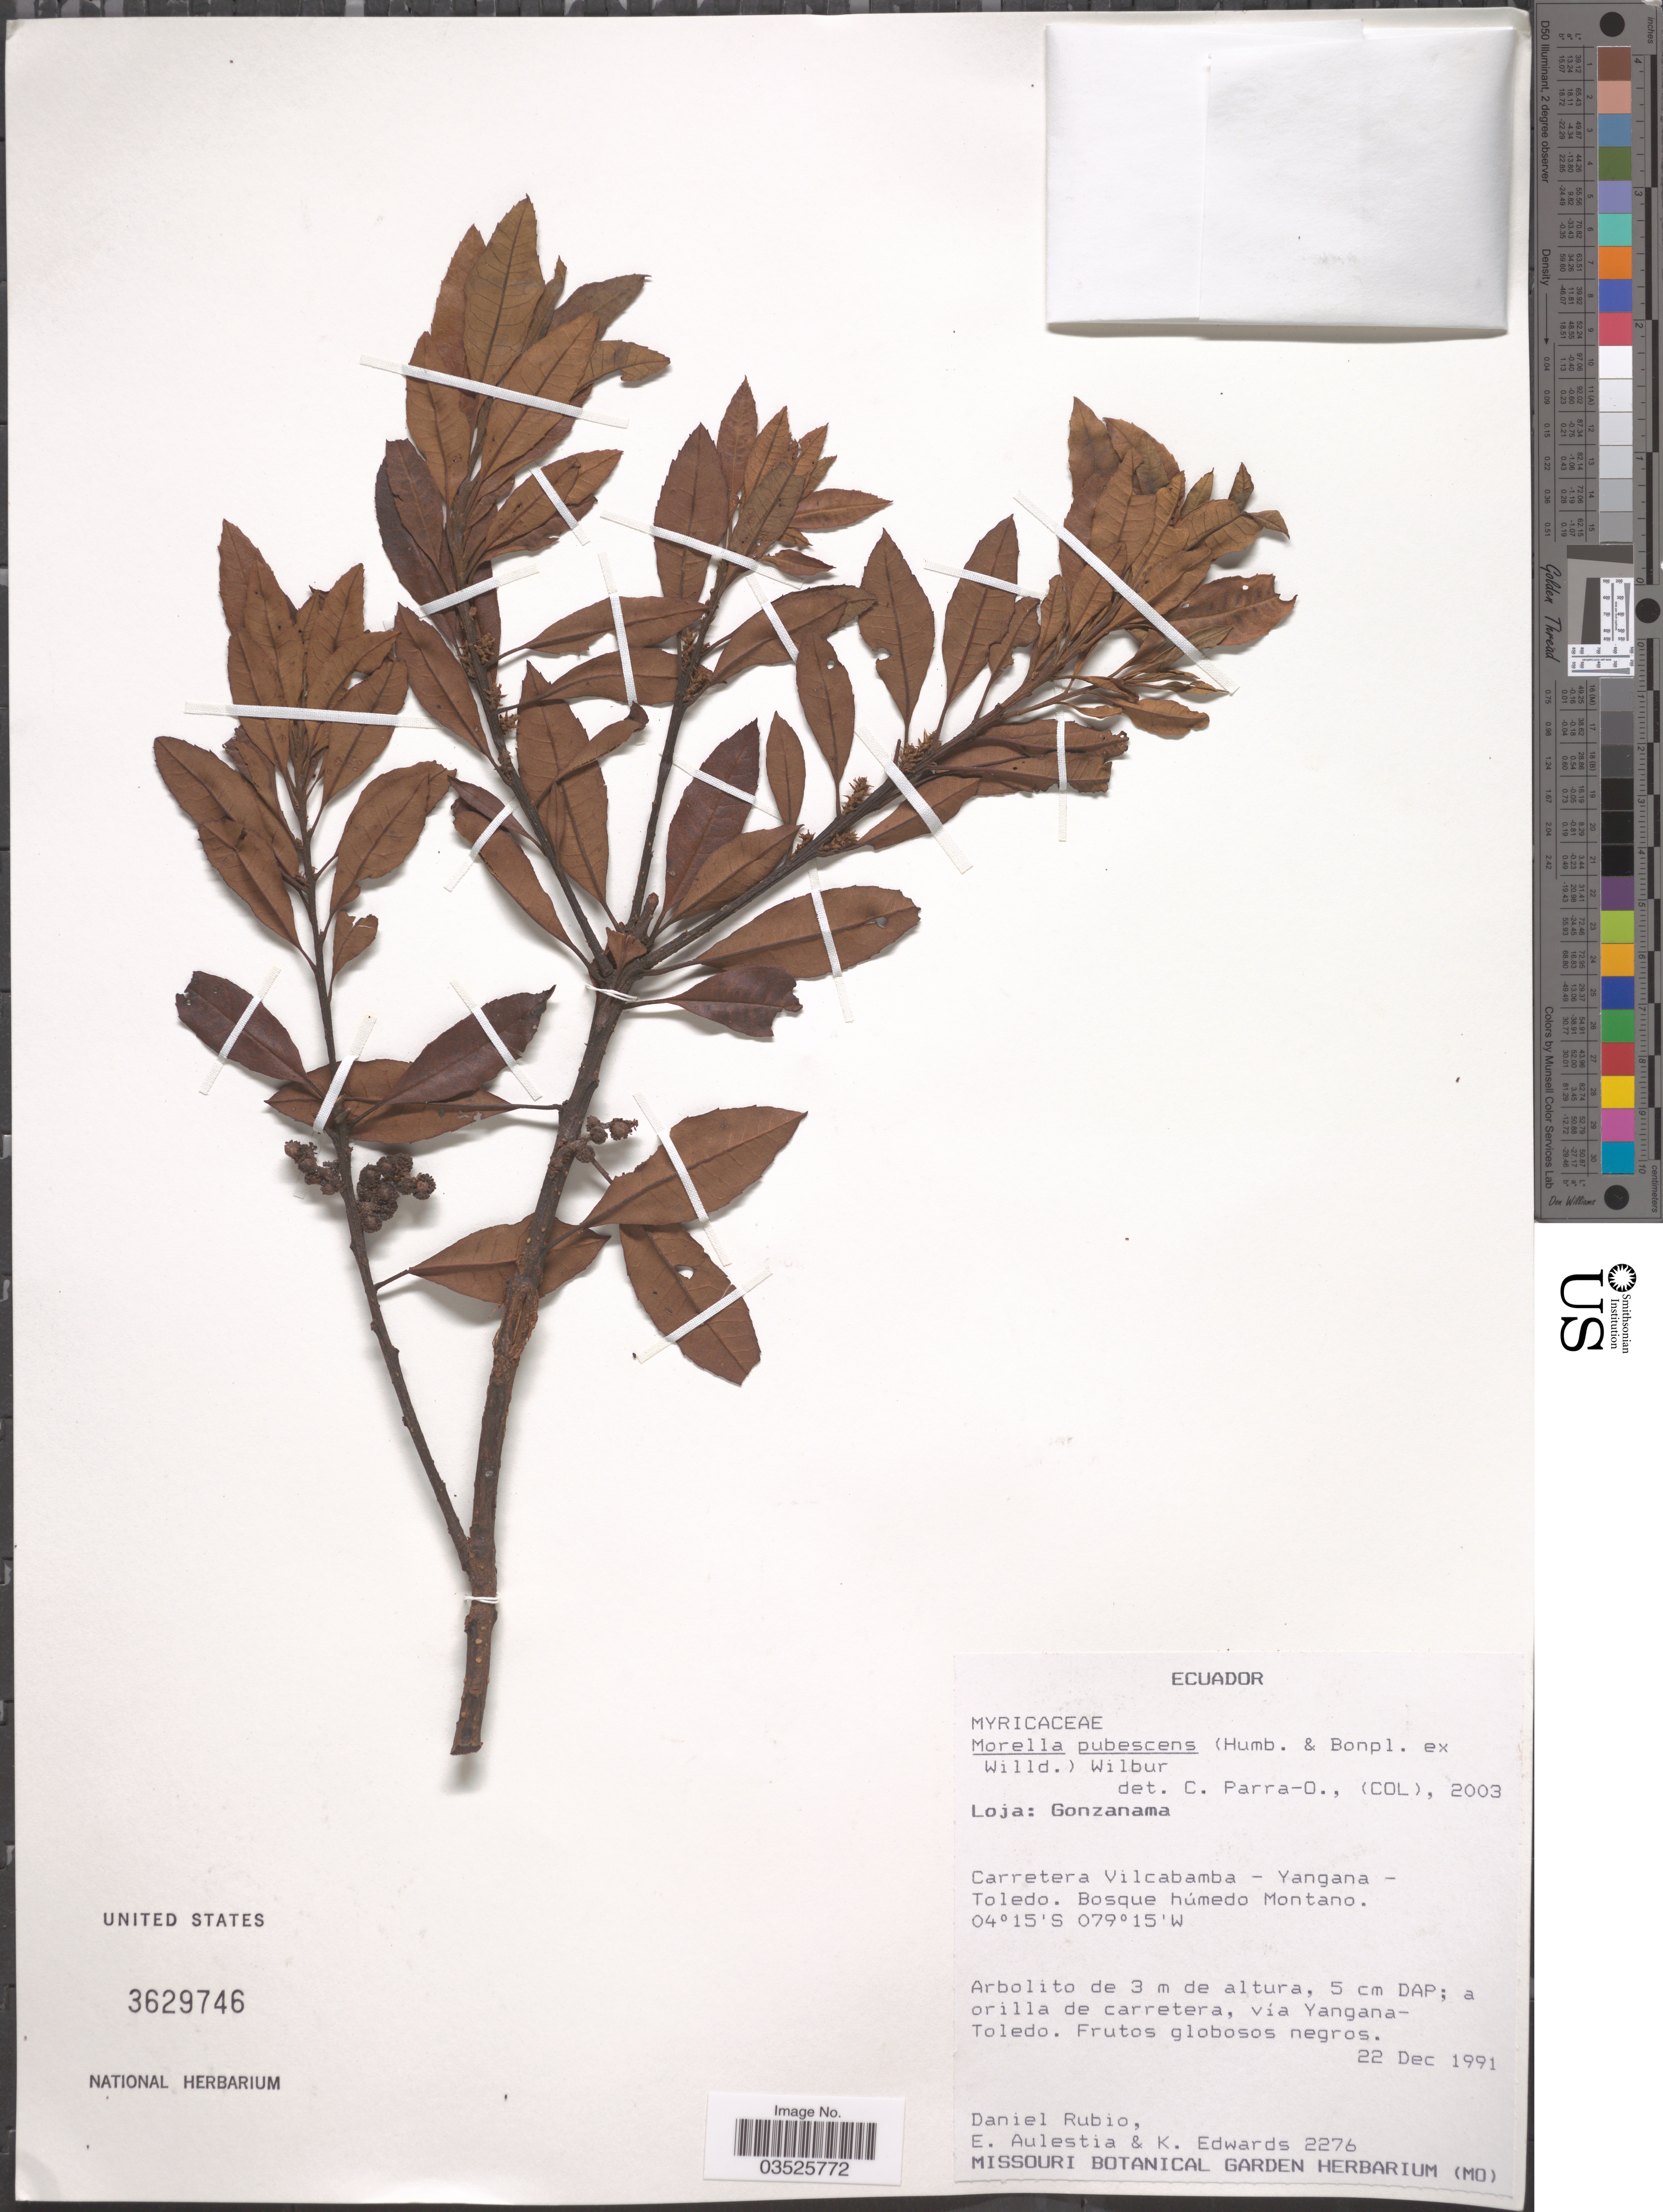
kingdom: Plantae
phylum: Tracheophyta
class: Magnoliopsida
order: Fagales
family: Myricaceae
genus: Morella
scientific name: Morella pubescens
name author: (Humb. & Bonpl. ex Willd.) Wilbur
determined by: Parra-O, Carlos A., Instituto de Ciencias Naturales - Universidad Nacional de Colombia (COLOMBIA)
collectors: D. Rubio, E. Aulestia & K. S. Edwards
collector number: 2276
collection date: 1991-12-22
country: Ecuador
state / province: Loja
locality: Gonzanama. Carretera Vilcabamba - Yangana - Toledo. Bosque húmedo Montano.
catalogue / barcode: US 3629746